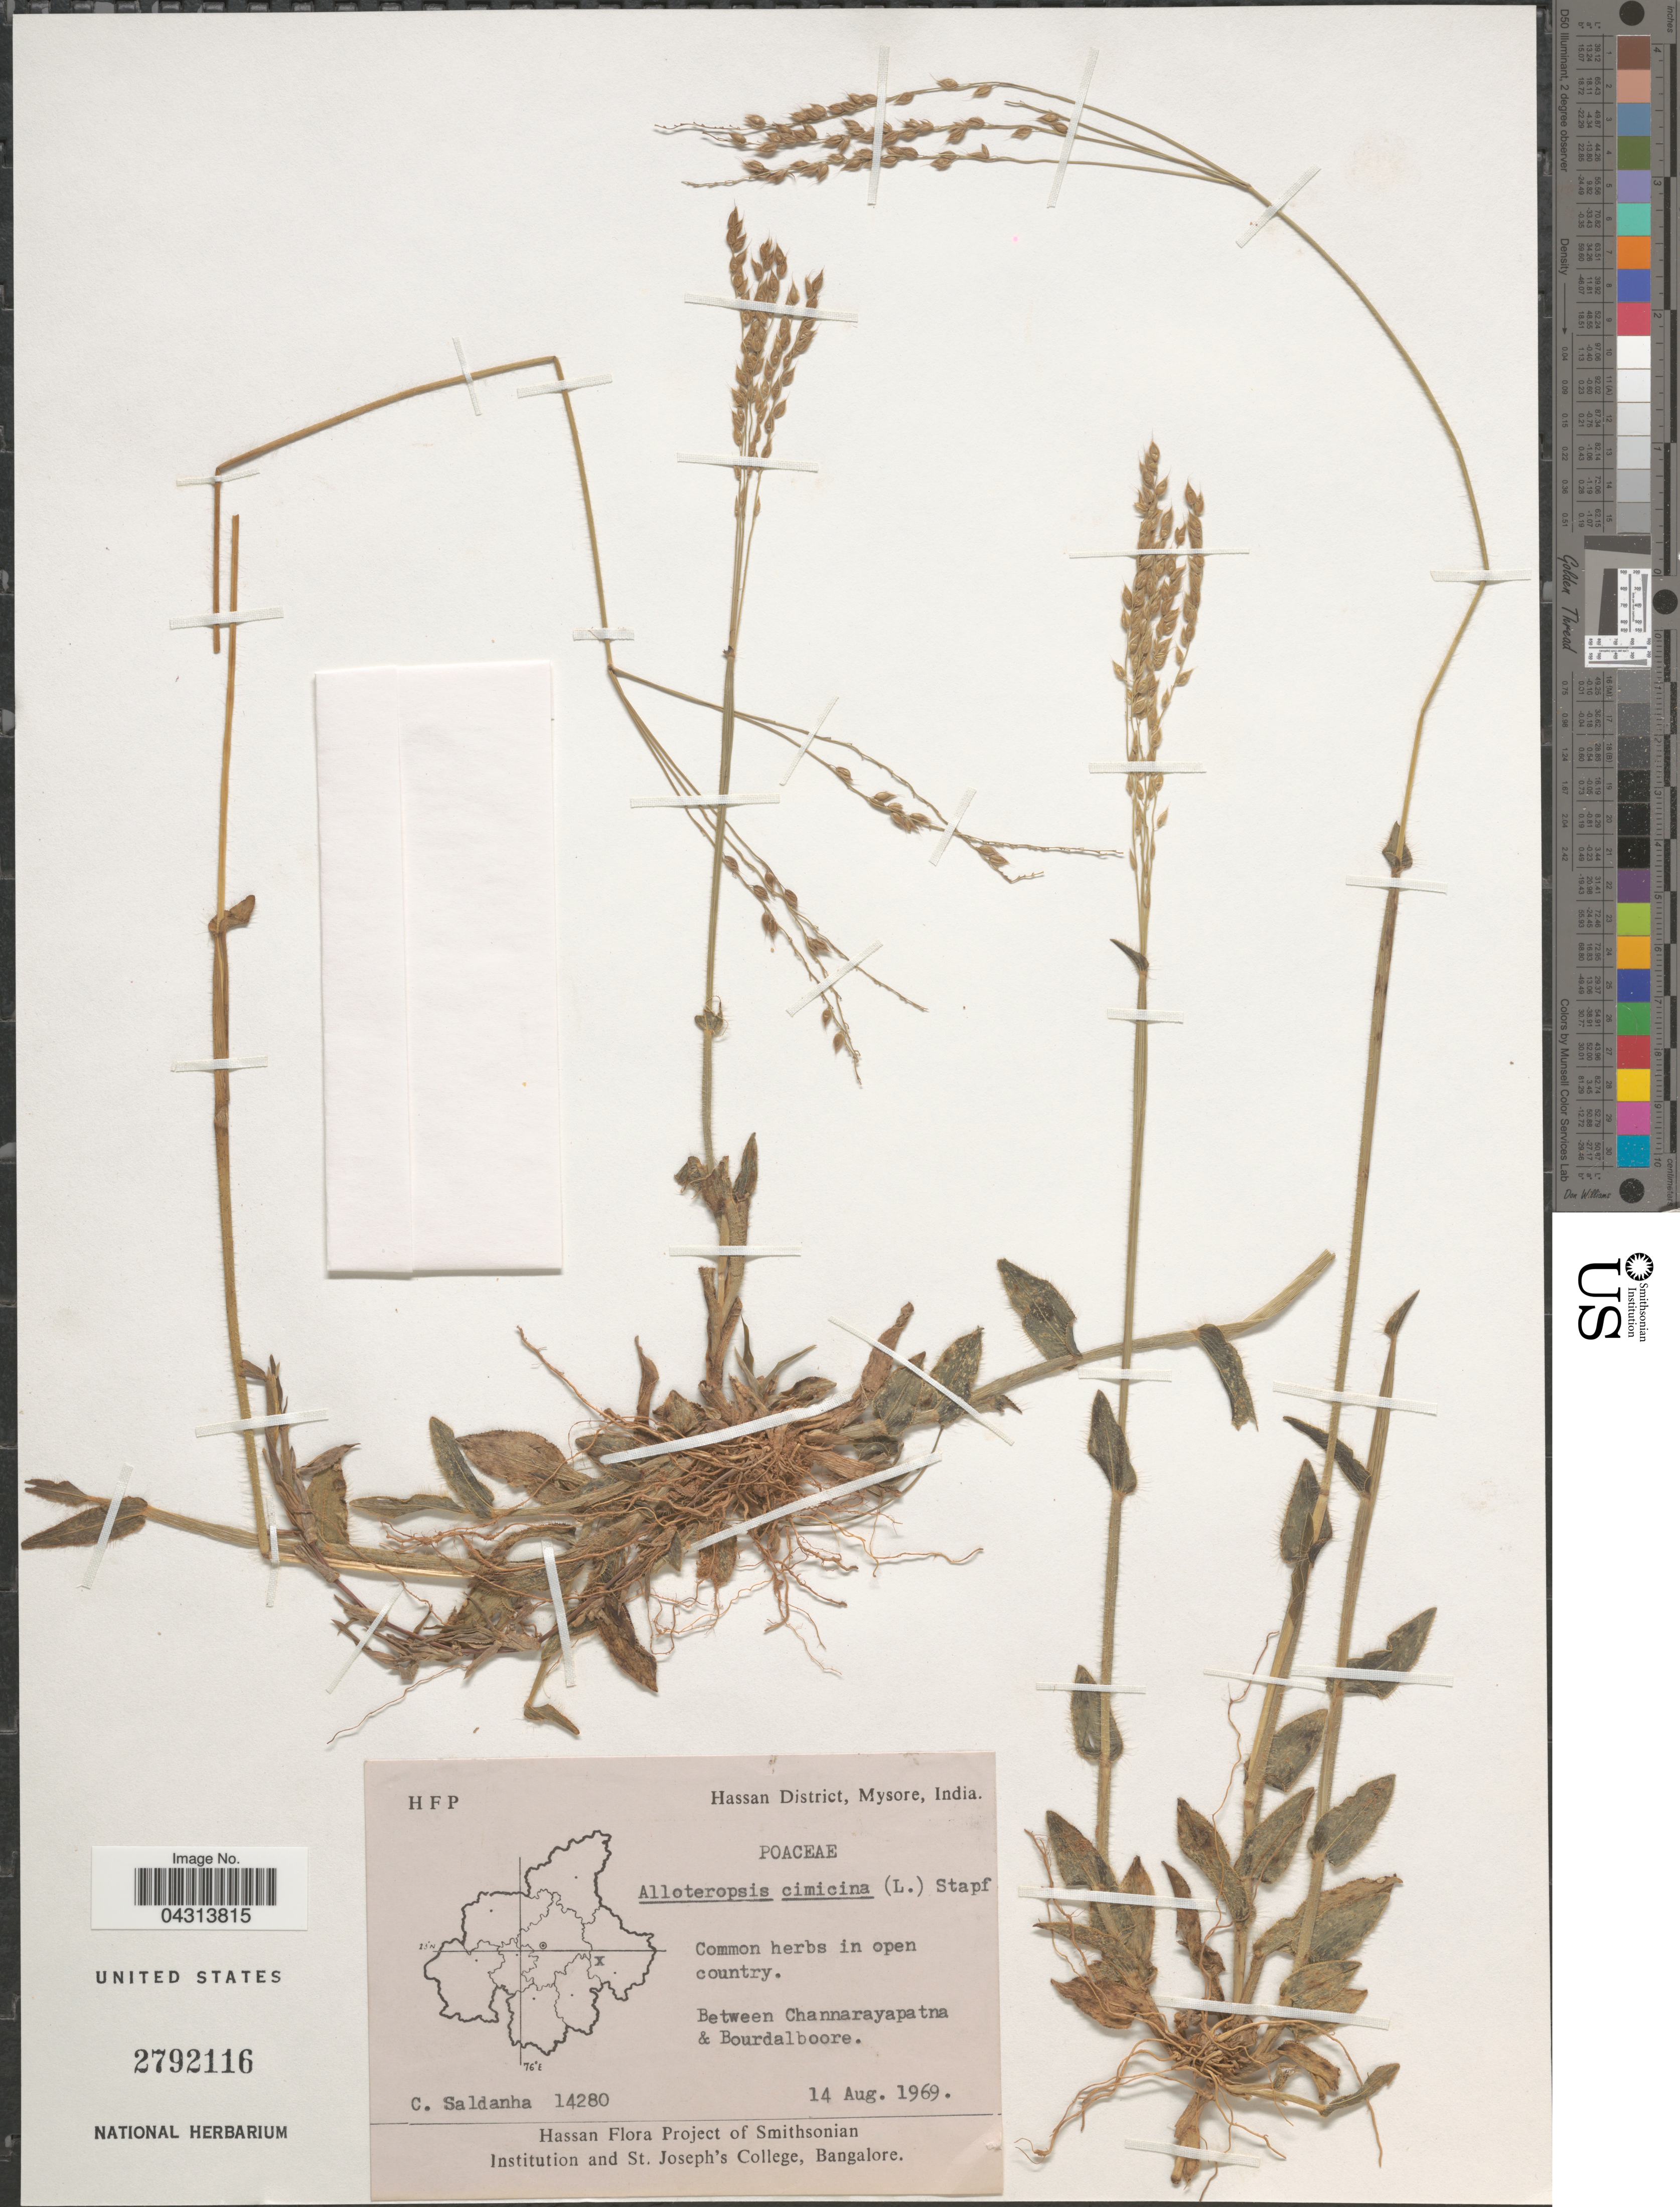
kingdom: Plantae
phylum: Tracheophyta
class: Liliopsida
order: Poales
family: Poaceae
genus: Alloteropsis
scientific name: Alloteropsis cimicina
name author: (L.) Stapf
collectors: C. Saldanha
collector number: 14280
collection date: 1969-08-14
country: India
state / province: Karnataka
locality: Hassan District, Mysore. Between Channarayapatna & Bourdalboore.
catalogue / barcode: US 2792116